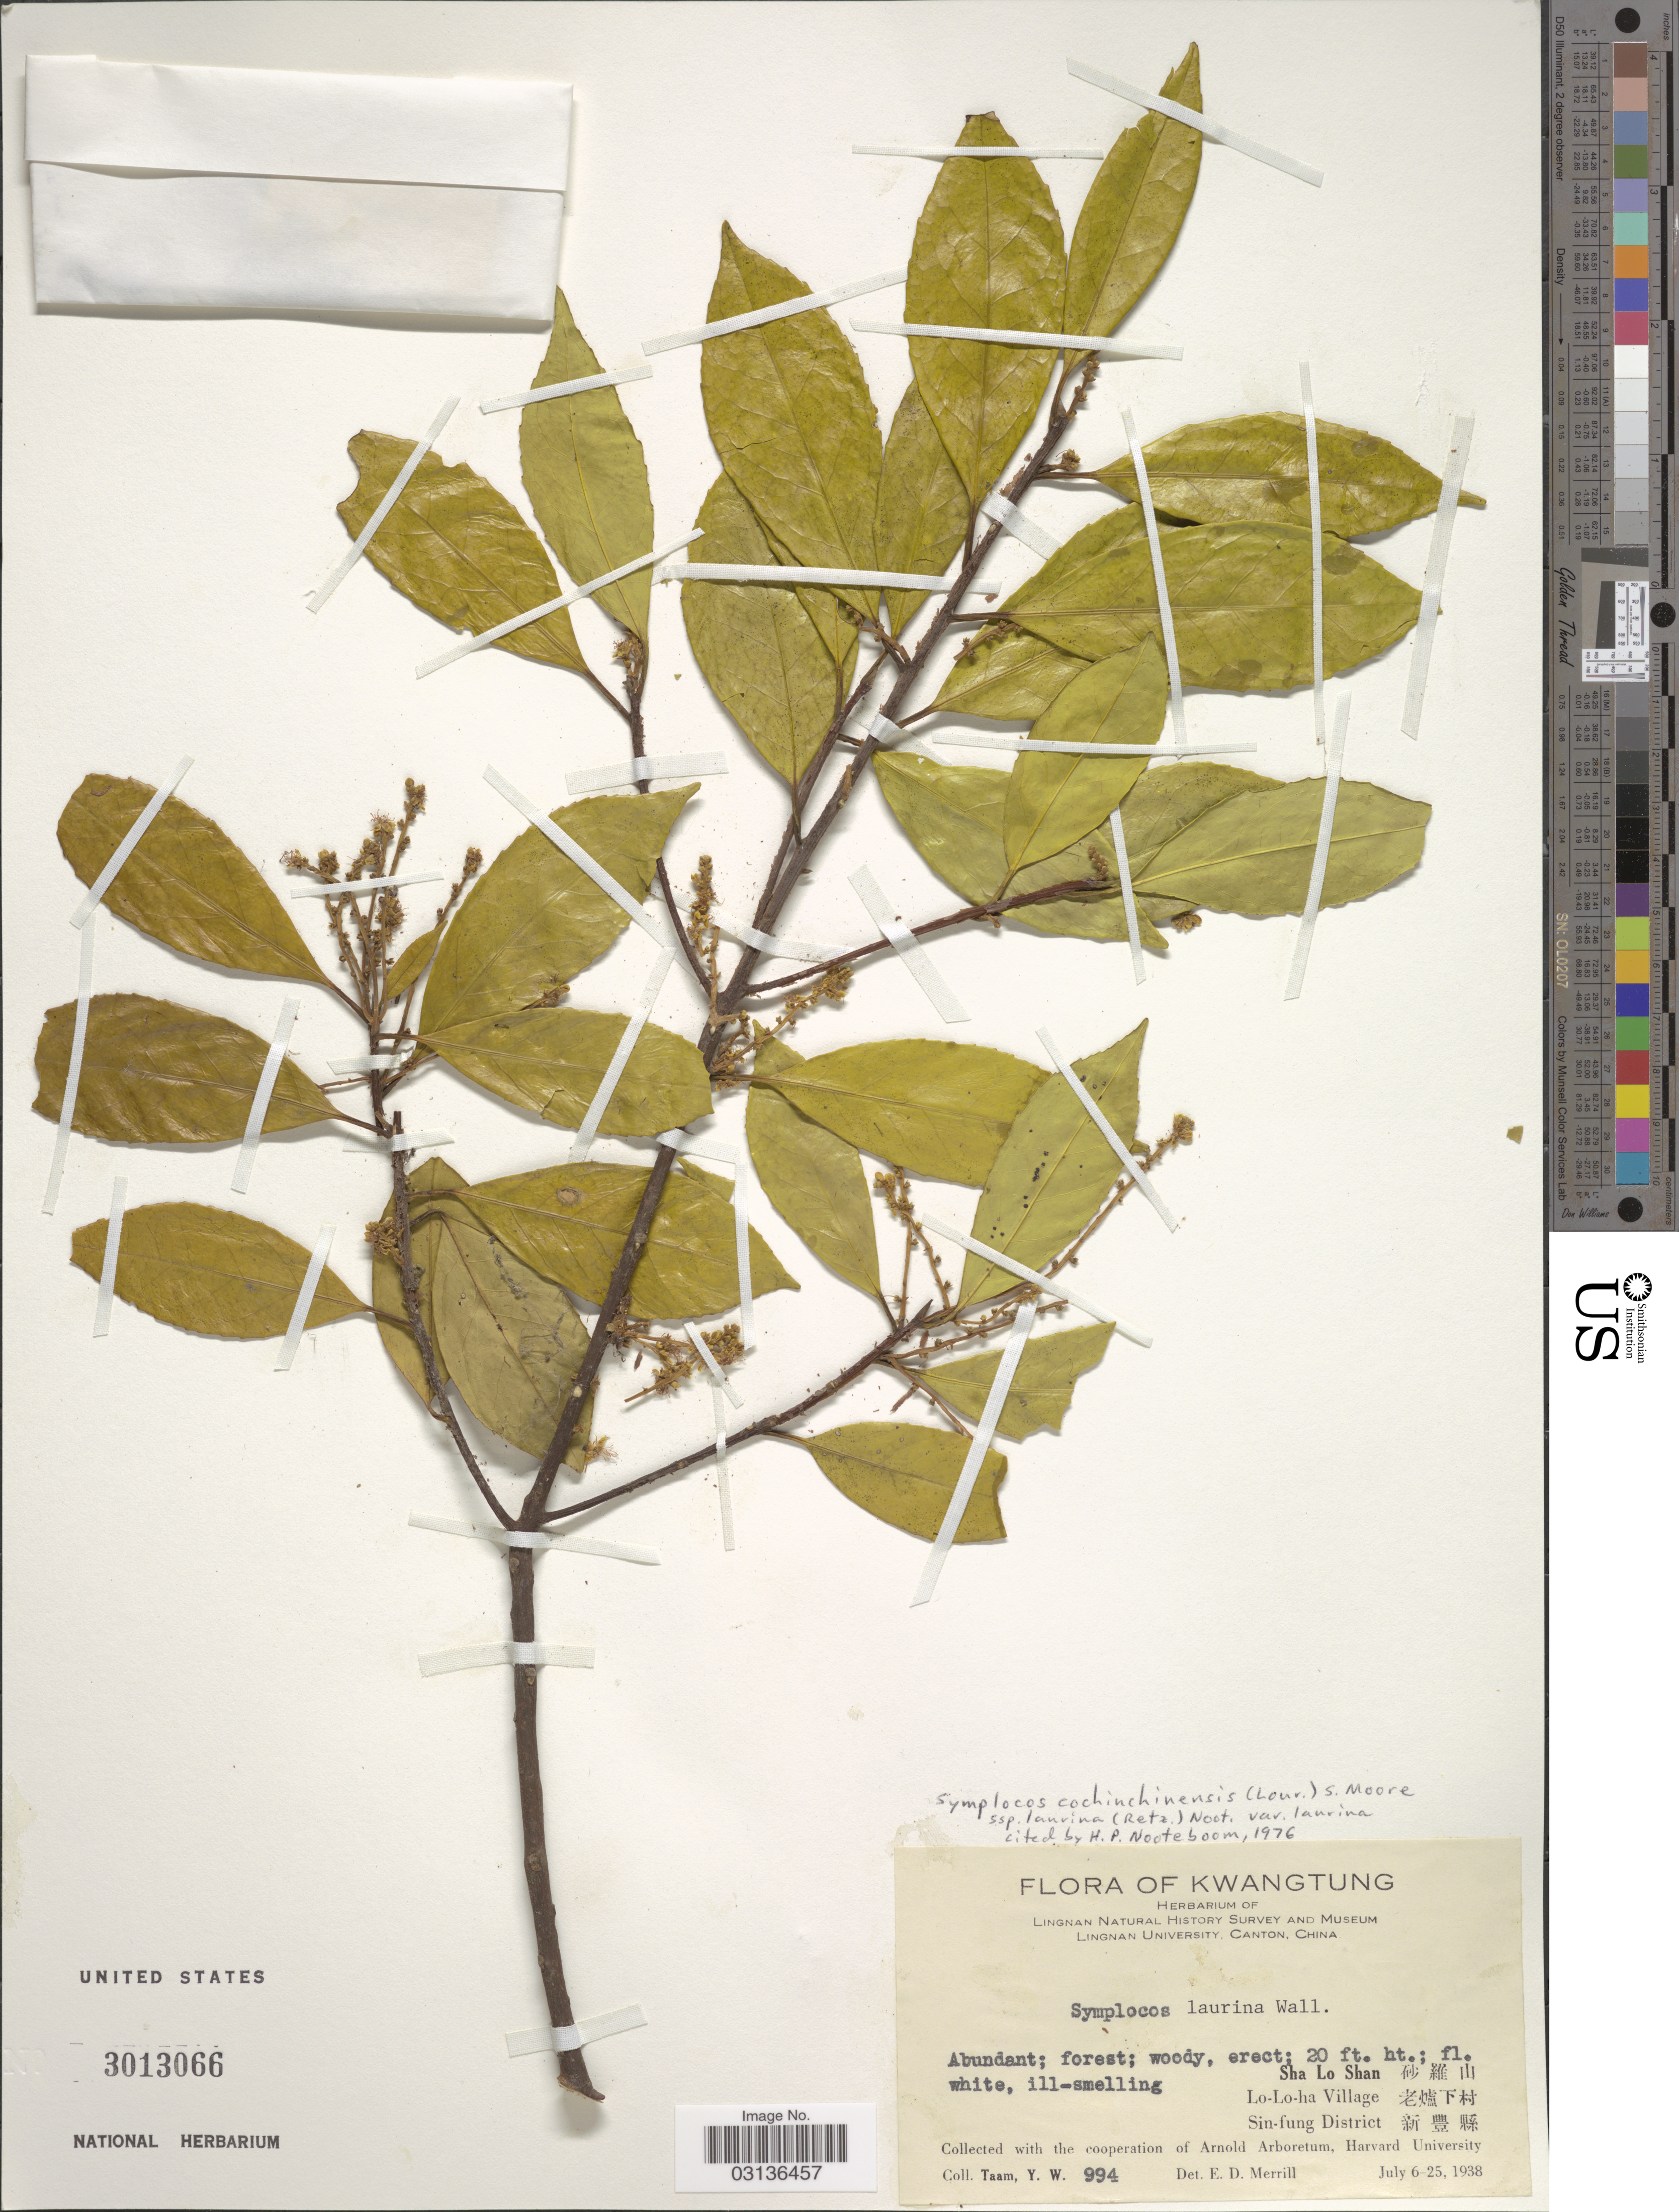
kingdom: Plantae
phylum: Tracheophyta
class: Magnoliopsida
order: Ericales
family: Symplocaceae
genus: Symplocos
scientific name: Symplocos cochinchinensis subsp. laurina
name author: (Retz.) Noot.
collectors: Y. W. Taam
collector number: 994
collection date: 1938-07-06/1938-07-25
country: China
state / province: Guangdong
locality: Kwangtung. Sha Lo Shan. Lo-Lo-ha Village, Sin-fung District.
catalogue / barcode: US 3013066